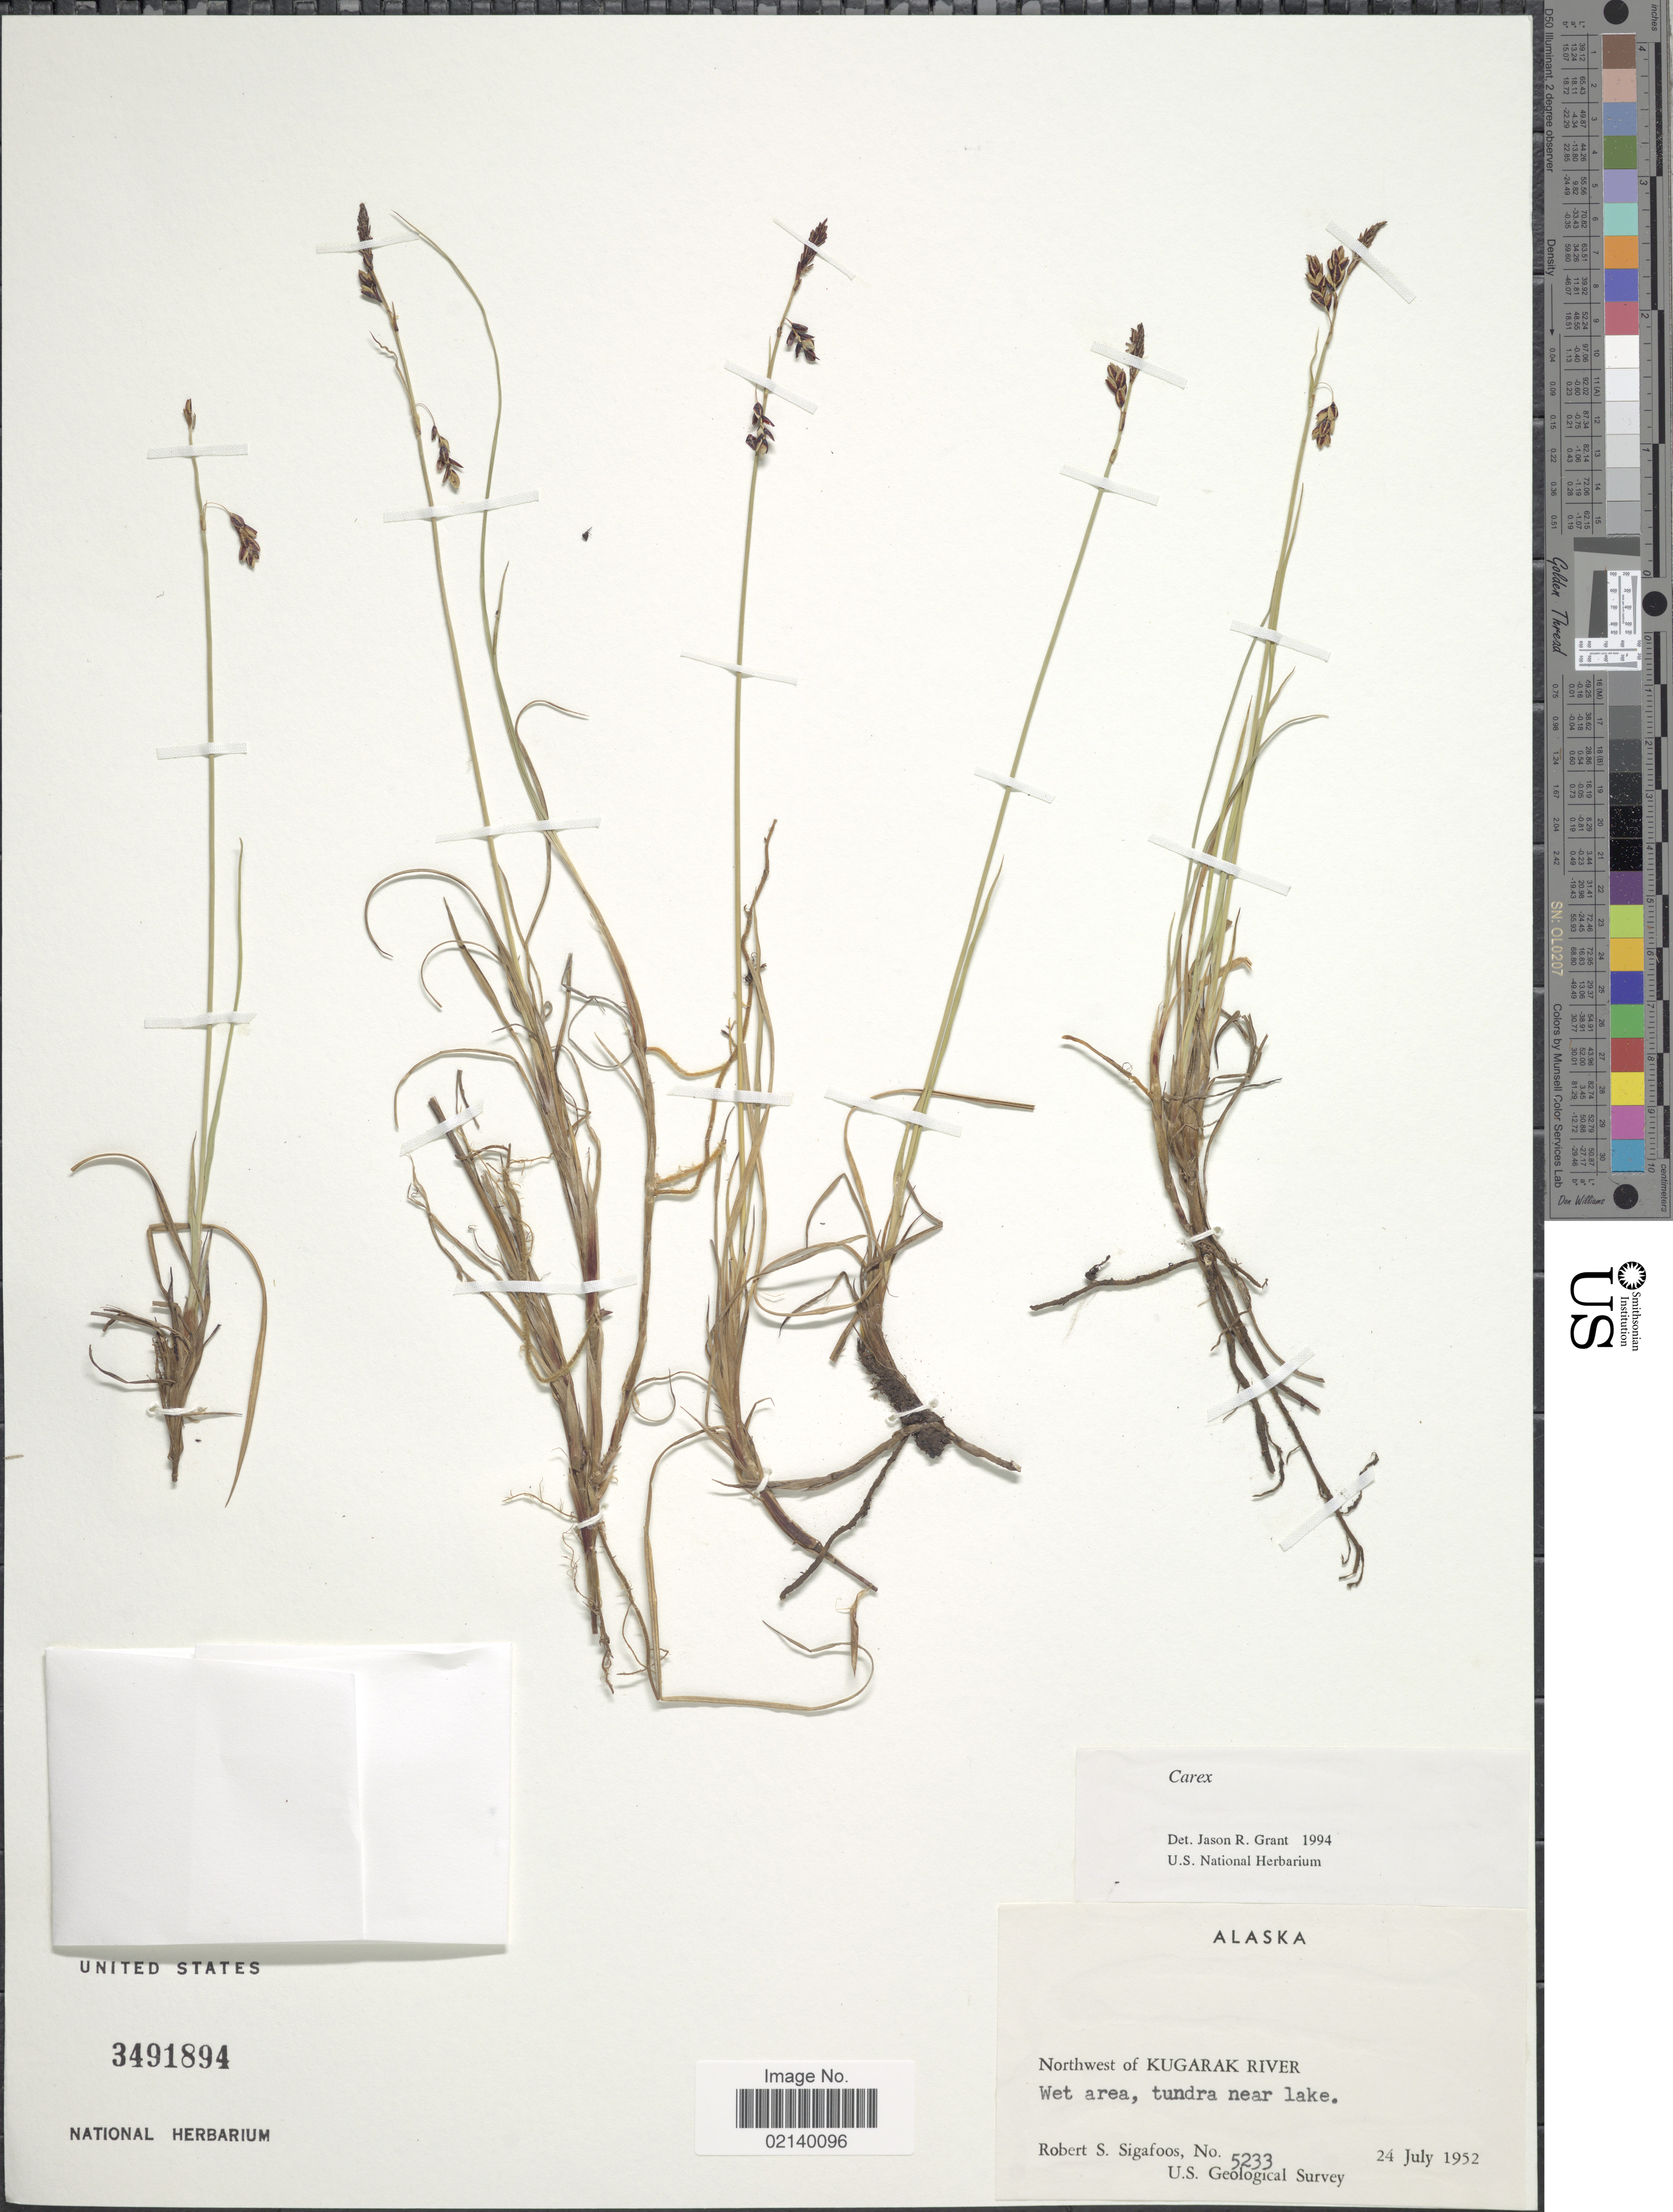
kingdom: Plantae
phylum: Tracheophyta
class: Liliopsida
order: Poales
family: Cyperaceae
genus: Carex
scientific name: Carex sp.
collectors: R. Sigafoos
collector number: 5233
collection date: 1952-07-24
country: United States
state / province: Alaska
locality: Northwest of Kugarak River, wet area, tundra near lake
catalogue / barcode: US 3491894